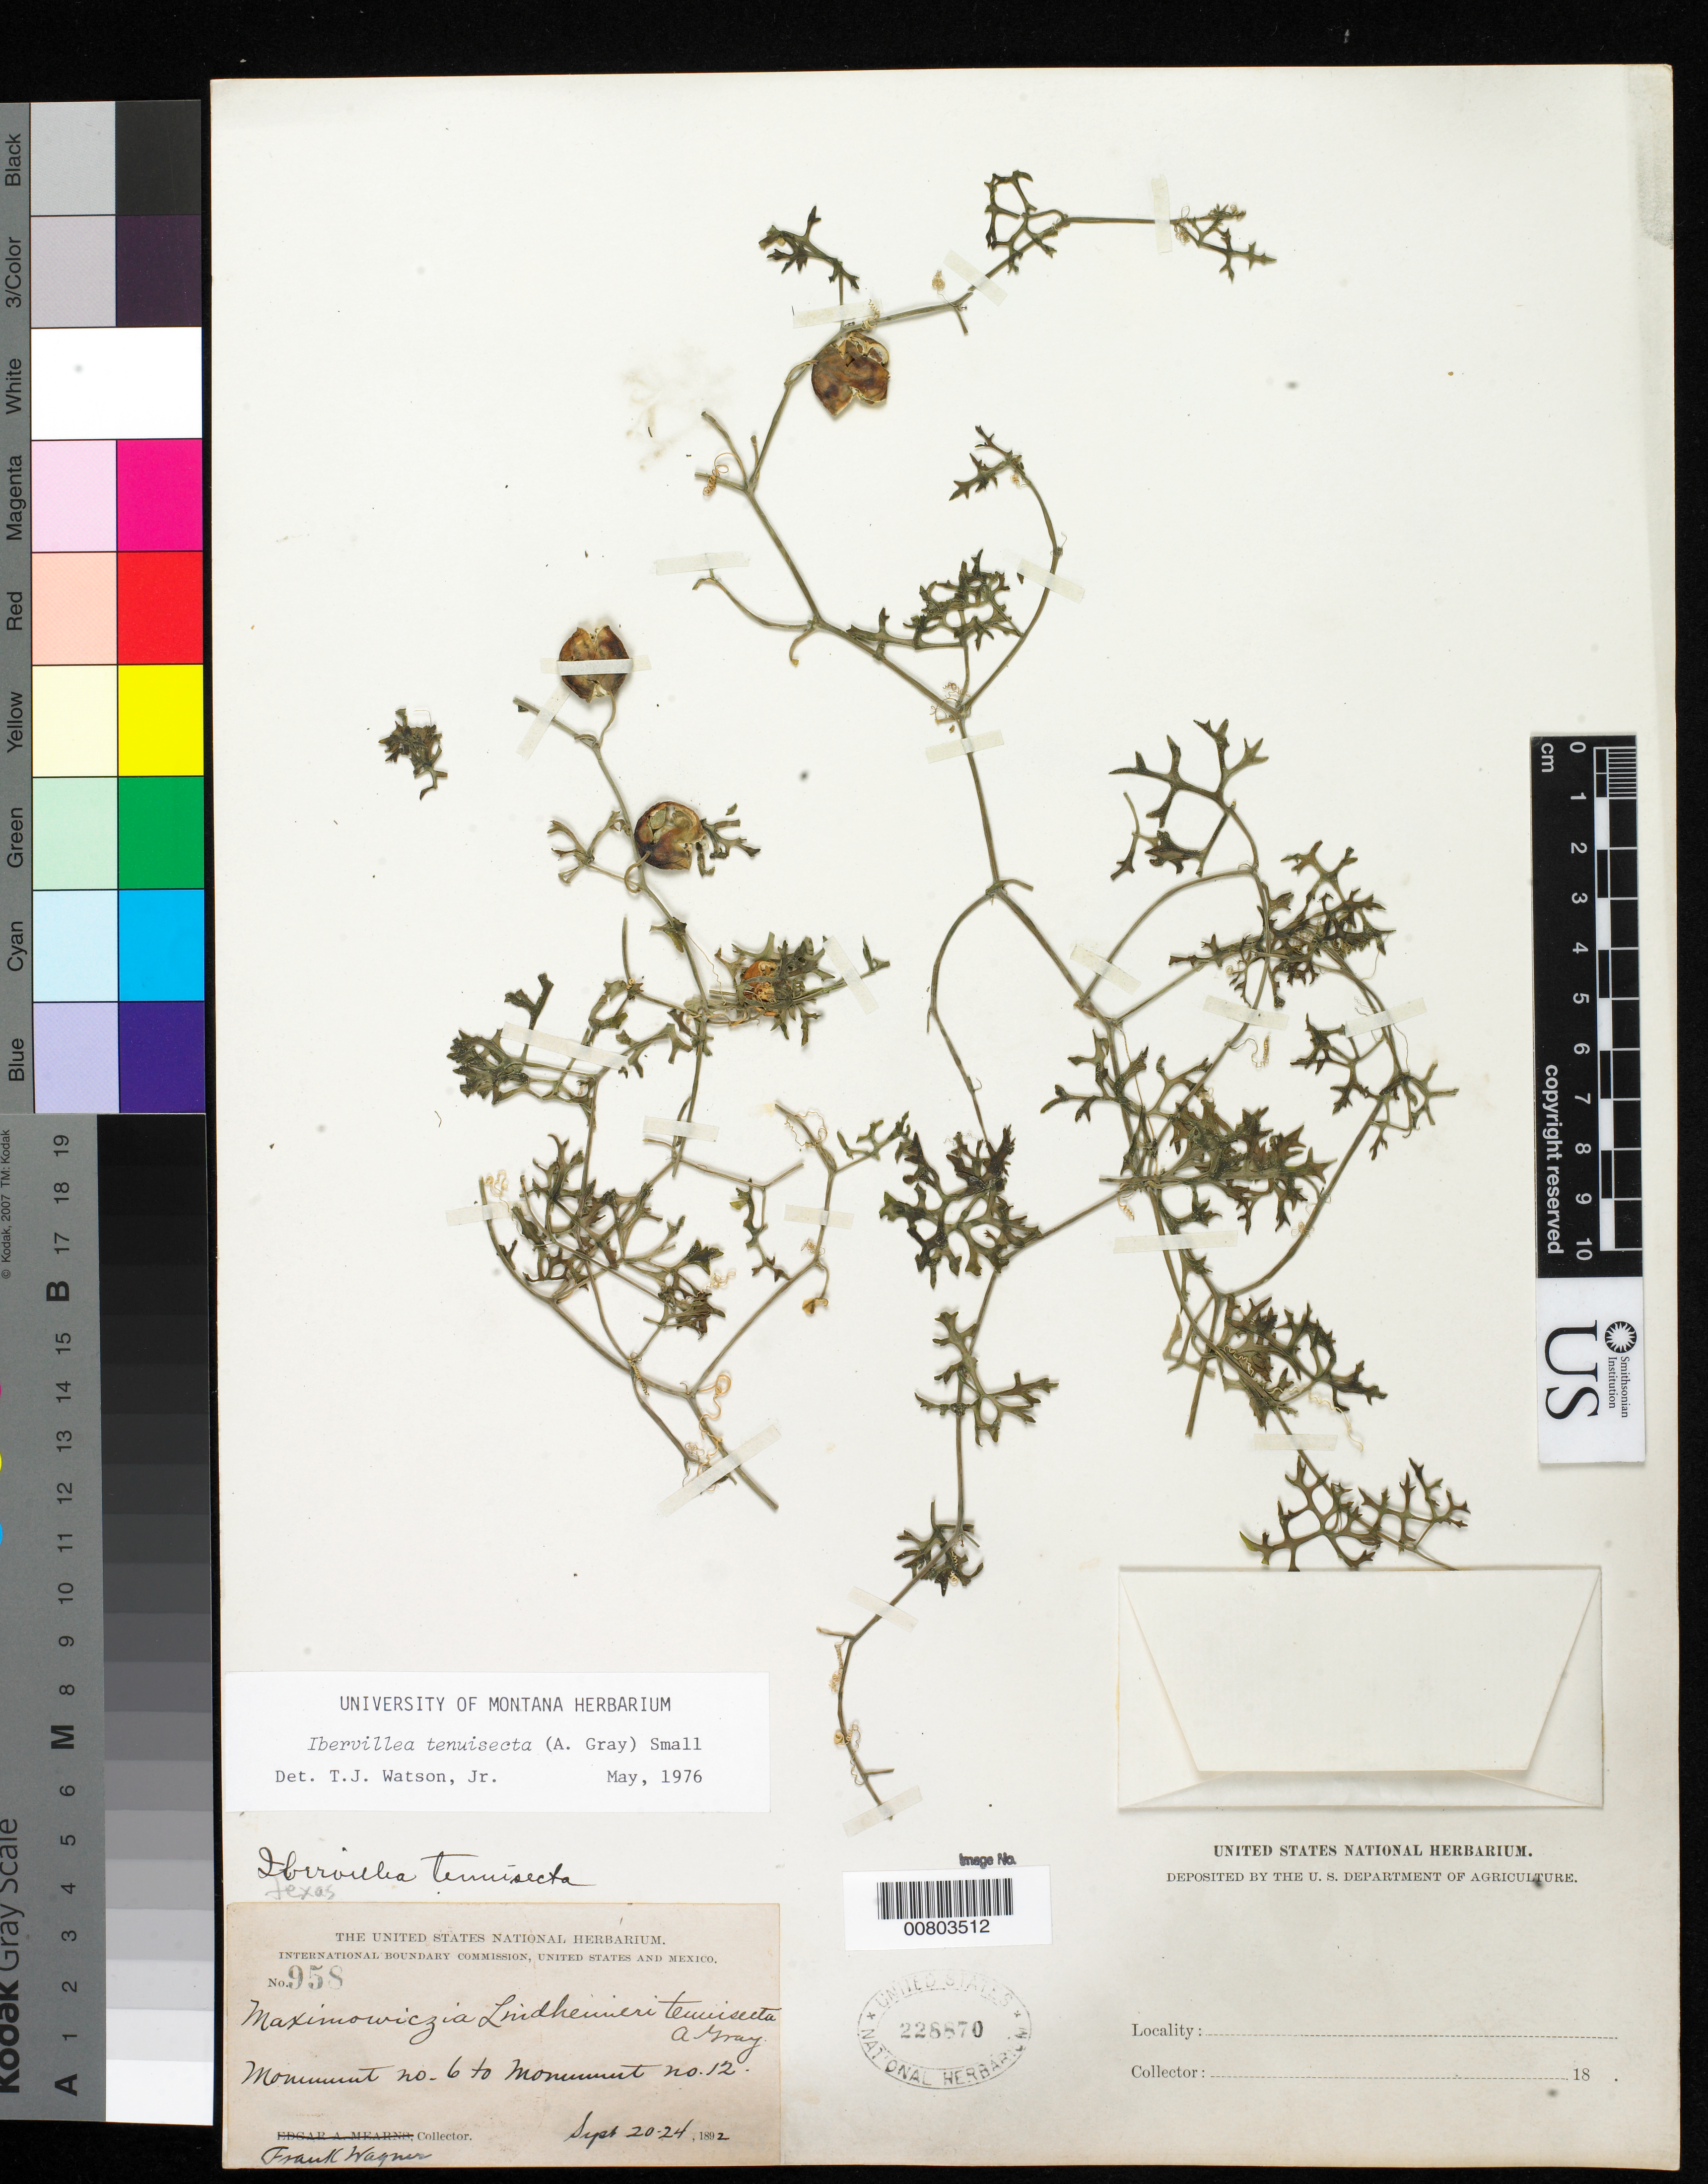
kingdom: Plantae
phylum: Tracheophyta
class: Magnoliopsida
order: Cucurbitales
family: Cucurbitaceae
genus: Ibervillea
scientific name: Ibervillea tenuisecta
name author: (A. Gray) Small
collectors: F. Wagner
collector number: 958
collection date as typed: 20 Sep 1892 to 24 Sep 1892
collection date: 1892-09-20/1892-09-24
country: United States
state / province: Texas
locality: Monument No. 6 to monument No. 12, Texas.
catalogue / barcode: US 228870